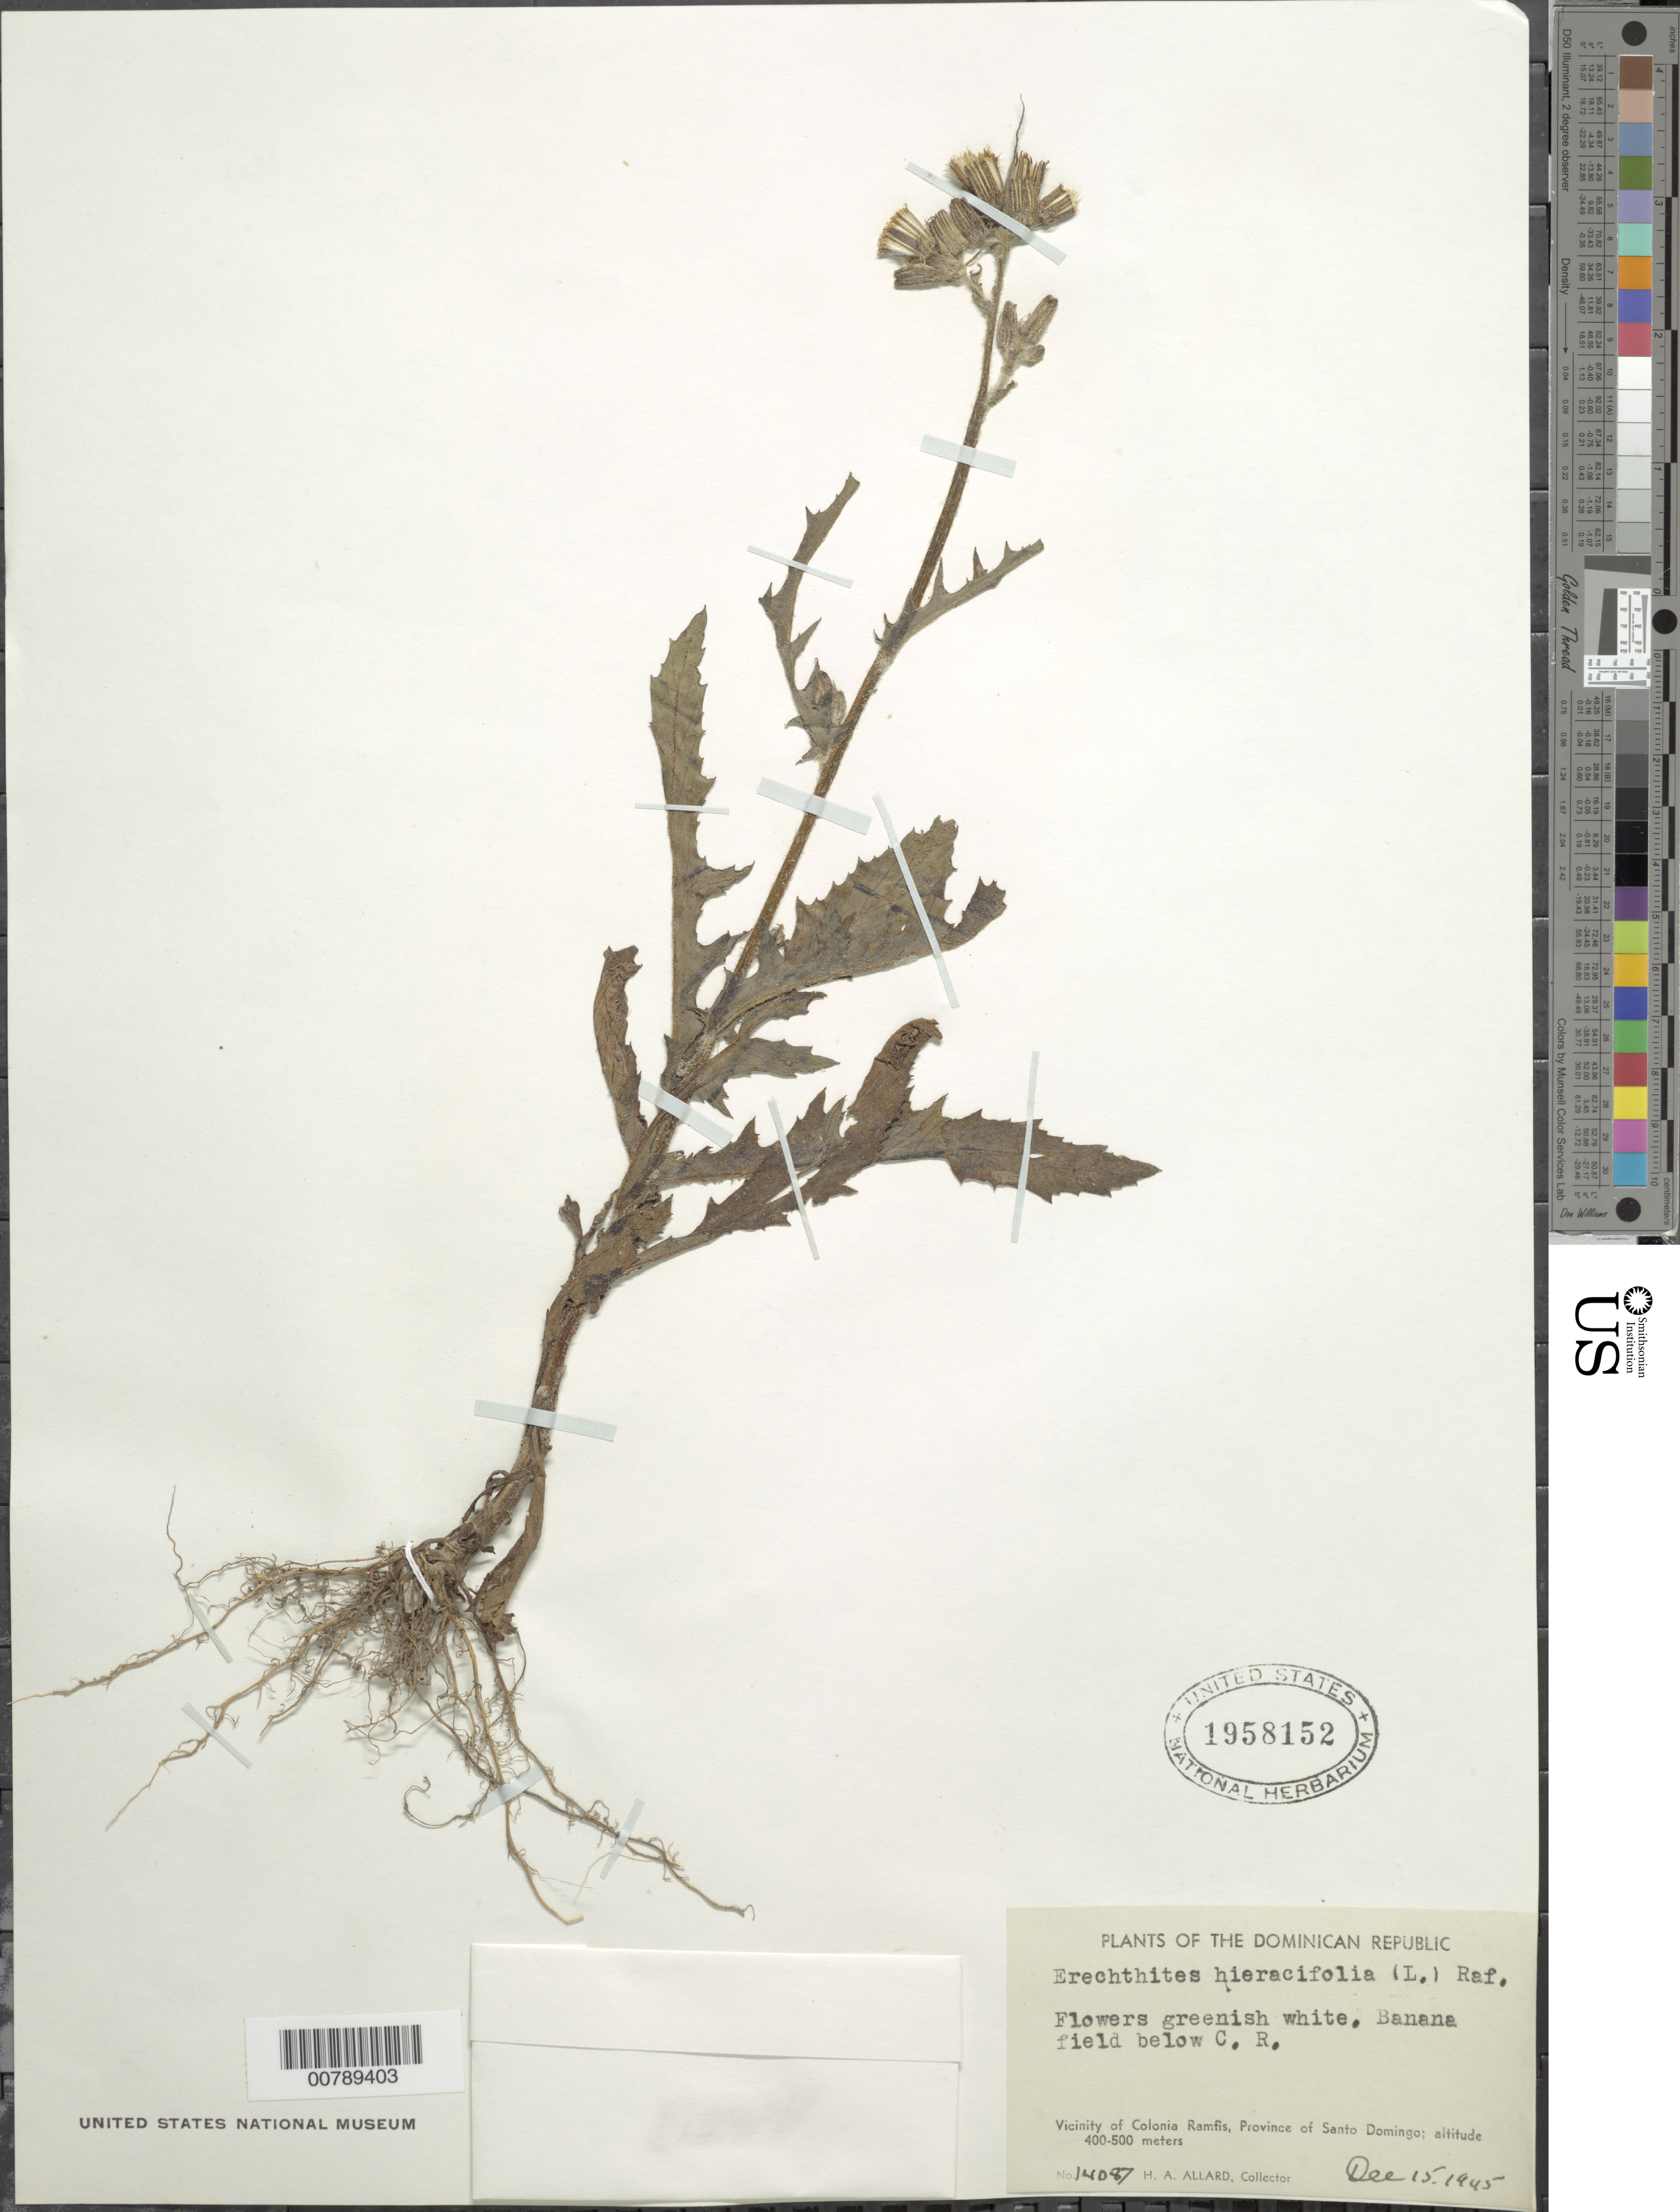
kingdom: Plantae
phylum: Tracheophyta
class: Magnoliopsida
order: Asterales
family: Asteraceae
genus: Erechtites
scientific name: Erechtites hieraciifolius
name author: (L.) Raf. ex DC.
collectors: H. A. Allard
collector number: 14087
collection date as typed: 15 Dec 1945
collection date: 1945-12-15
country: Dominican Republic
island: Hispaniola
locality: Vicinity of Colonia Ramfis, Province of Santo Domingo. Banana field below C.R.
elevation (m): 400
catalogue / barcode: US 1958152